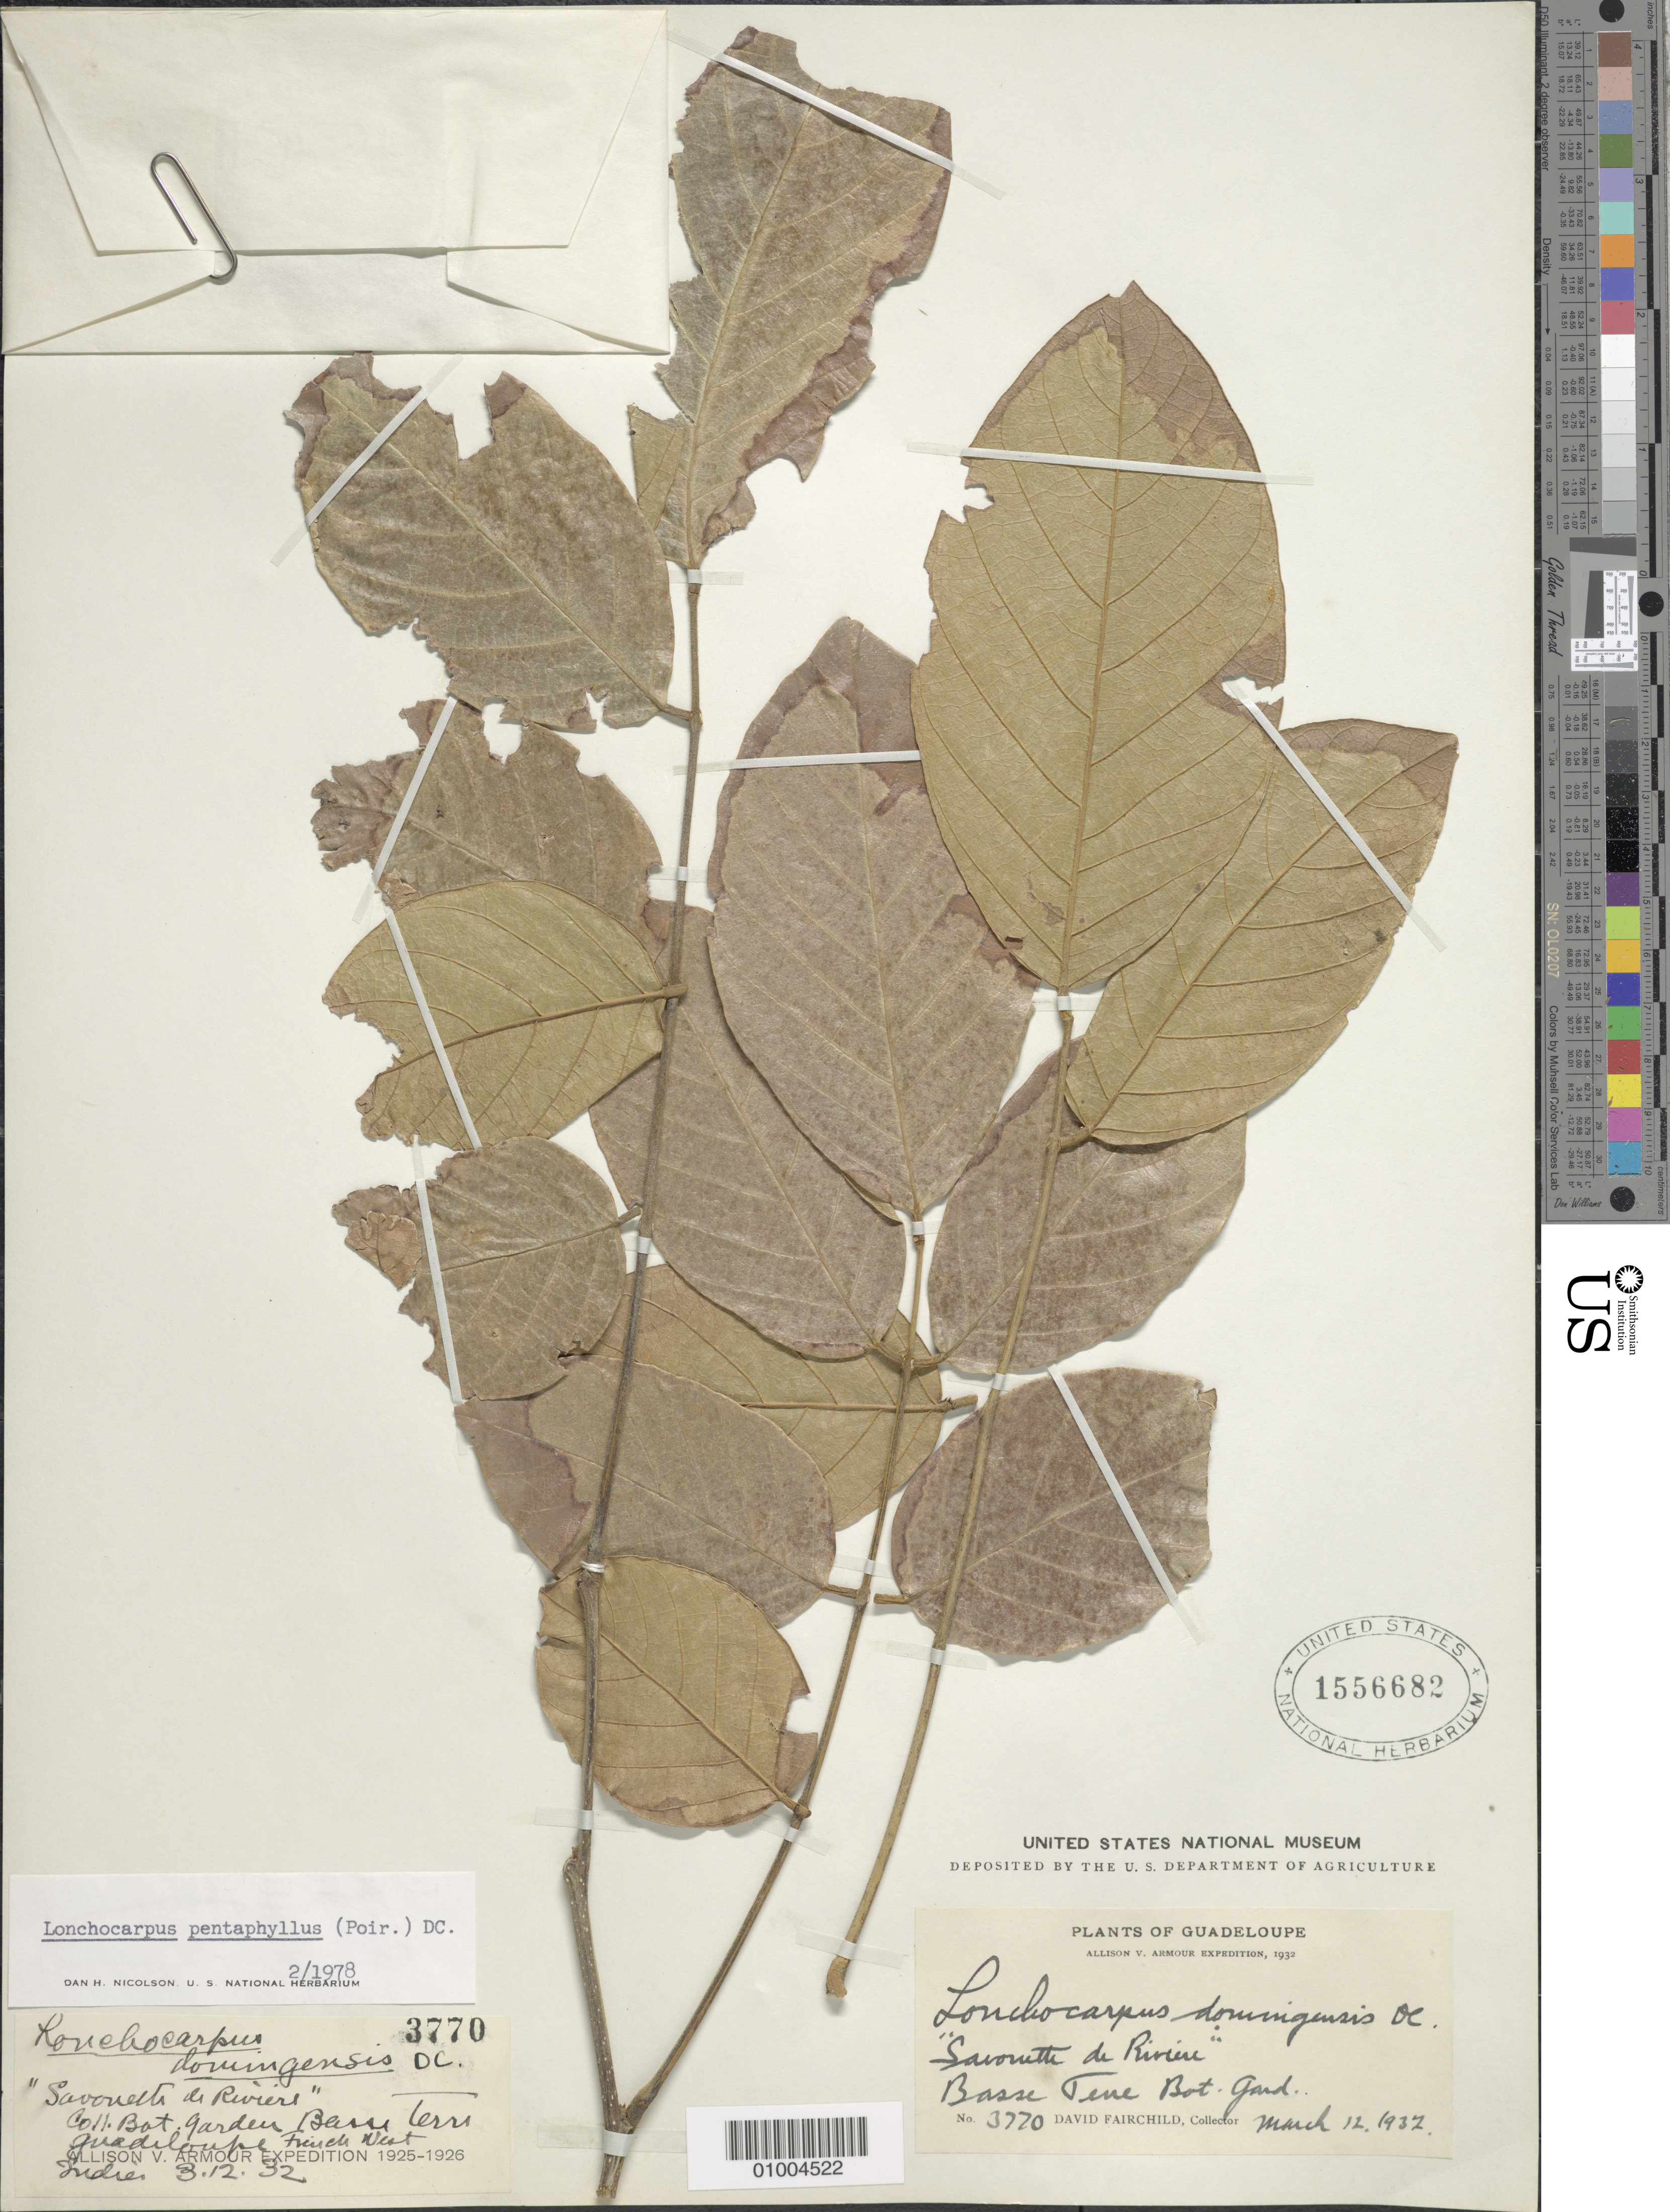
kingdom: Plantae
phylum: Tracheophyta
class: Magnoliopsida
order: Fabales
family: Fabaceae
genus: Lonchocarpus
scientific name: Lonchocarpus heptaphyllus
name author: (Poir.) DC.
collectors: D. Fairchild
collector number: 3770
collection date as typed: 12 Mar 1932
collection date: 1932-03-12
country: Guadeloupe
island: Basse Terre [Guadeloupe]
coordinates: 0 N, 0 E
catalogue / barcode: US 1556682